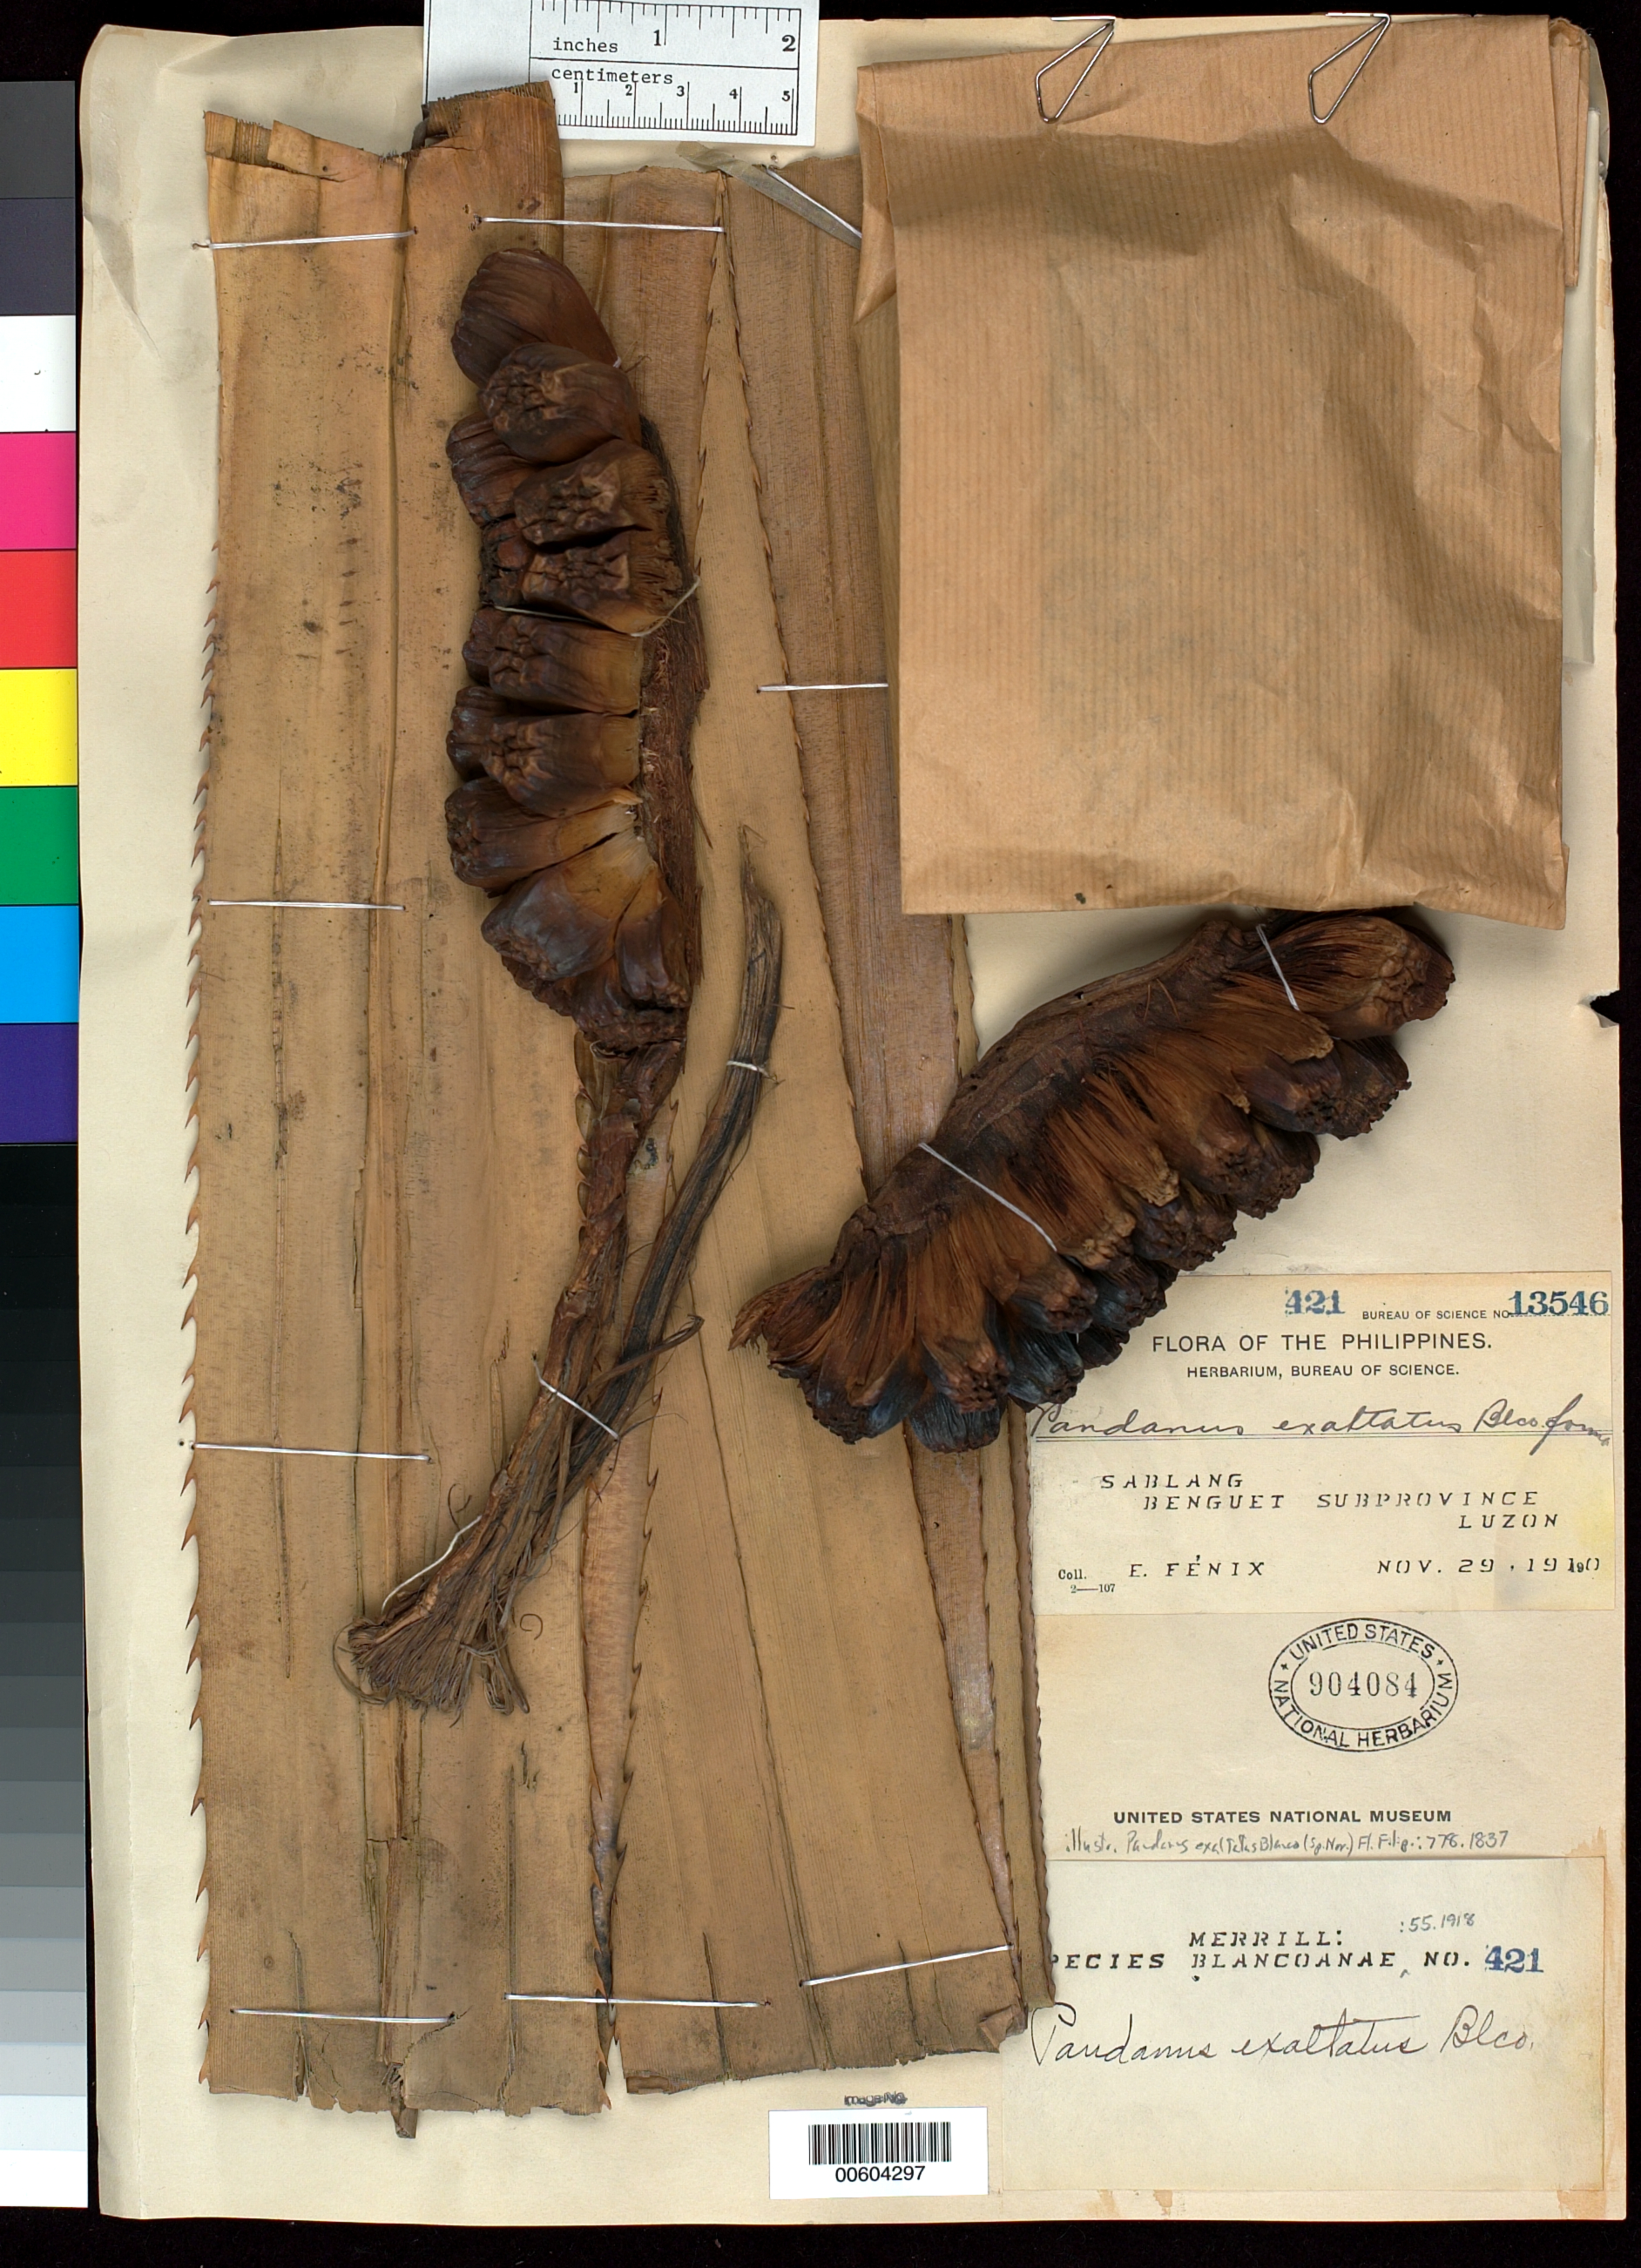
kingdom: Plantae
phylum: Tracheophyta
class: Liliopsida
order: Pandanales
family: Pandanaceae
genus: Pandanus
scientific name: Pandanus exaltatus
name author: Blanco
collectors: E. Fenix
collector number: Sp. Blancoan. 0421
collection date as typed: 29 Nov 1910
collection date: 1910-11-29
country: Philippines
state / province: Cordillera (Administrative Region)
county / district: Benguet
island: Luzon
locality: Sablang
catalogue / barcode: US 904084